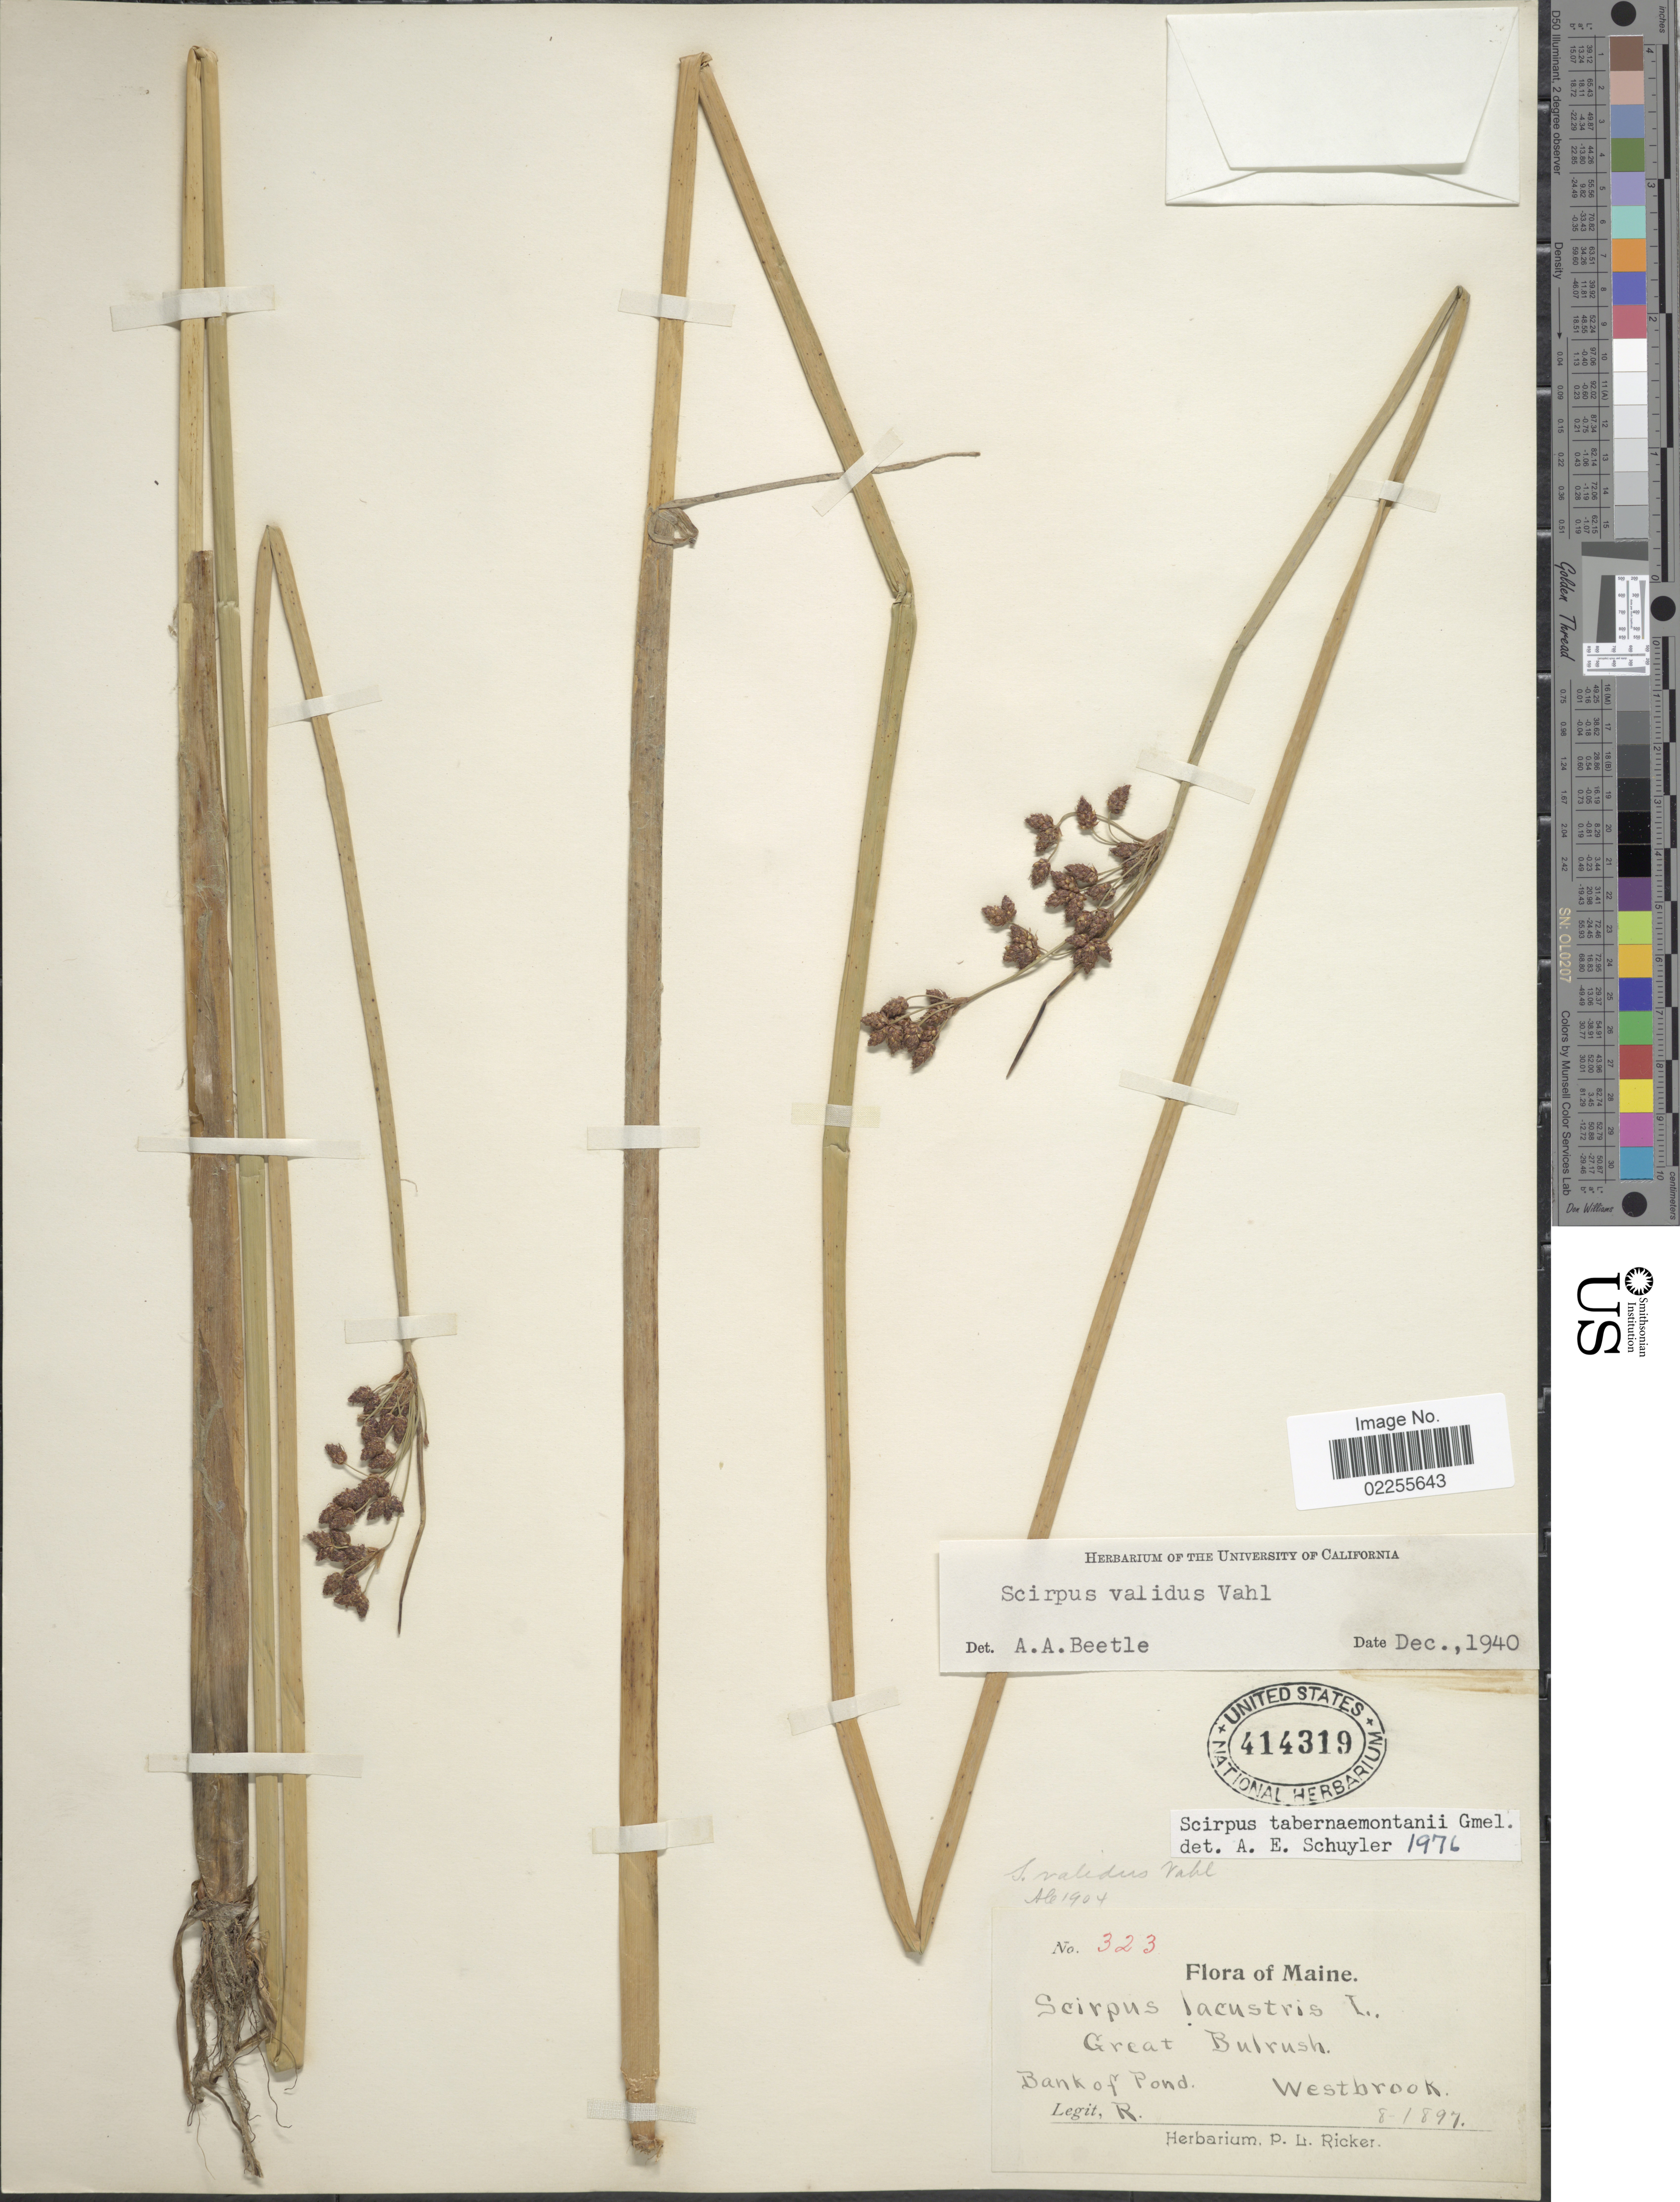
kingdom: Plantae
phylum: Tracheophyta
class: Liliopsida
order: Poales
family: Cyperaceae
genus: Schoenoplectus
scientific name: Schoenoplectus tabernaemontani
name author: (C.C. Gmel.) Palla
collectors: P. Ricker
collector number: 323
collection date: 1897-08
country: United States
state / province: Maine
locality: Great Bulrush, Bank of Pond, Westbrook.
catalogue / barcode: US 414319